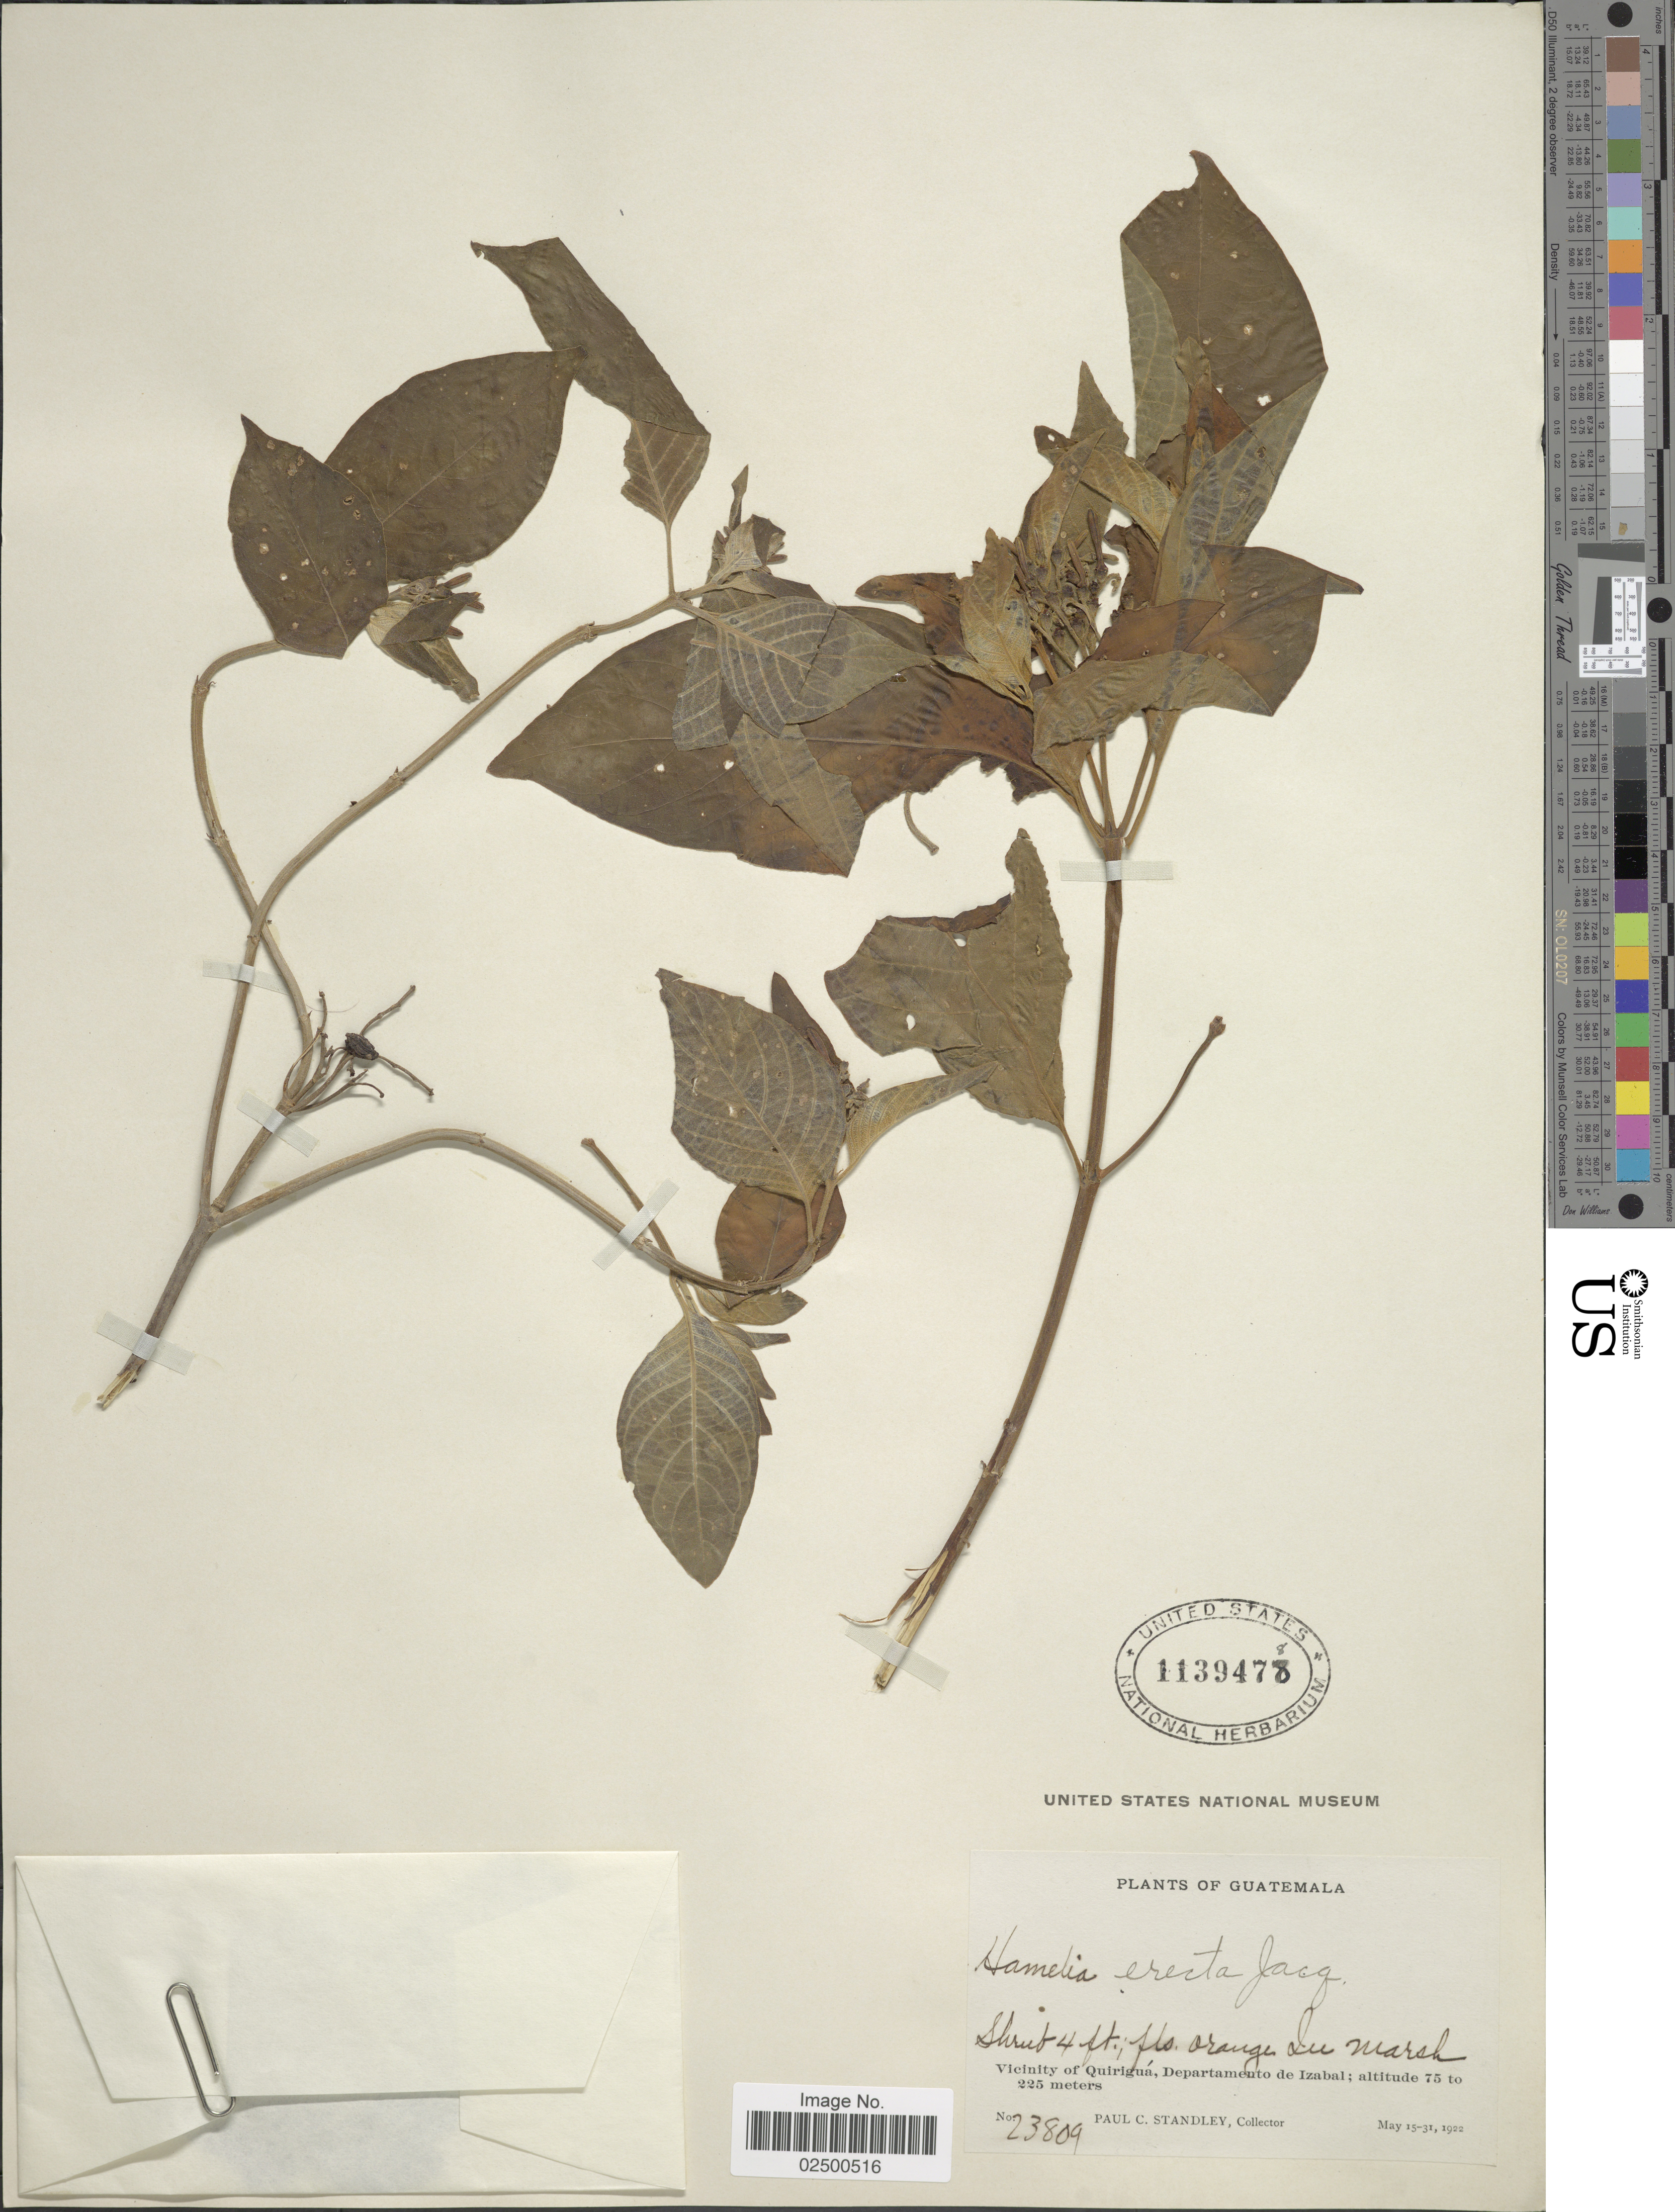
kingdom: Plantae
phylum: Tracheophyta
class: Magnoliopsida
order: Gentianales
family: Rubiaceae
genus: Hamelia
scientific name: Hamelia erecta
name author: Jacq.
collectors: P. C. Standley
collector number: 23809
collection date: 1922-05-15/1922-05-31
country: Guatemala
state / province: Izabal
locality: Vicinity of Quirigua, Departamento de Izabal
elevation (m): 75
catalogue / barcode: US 1139478